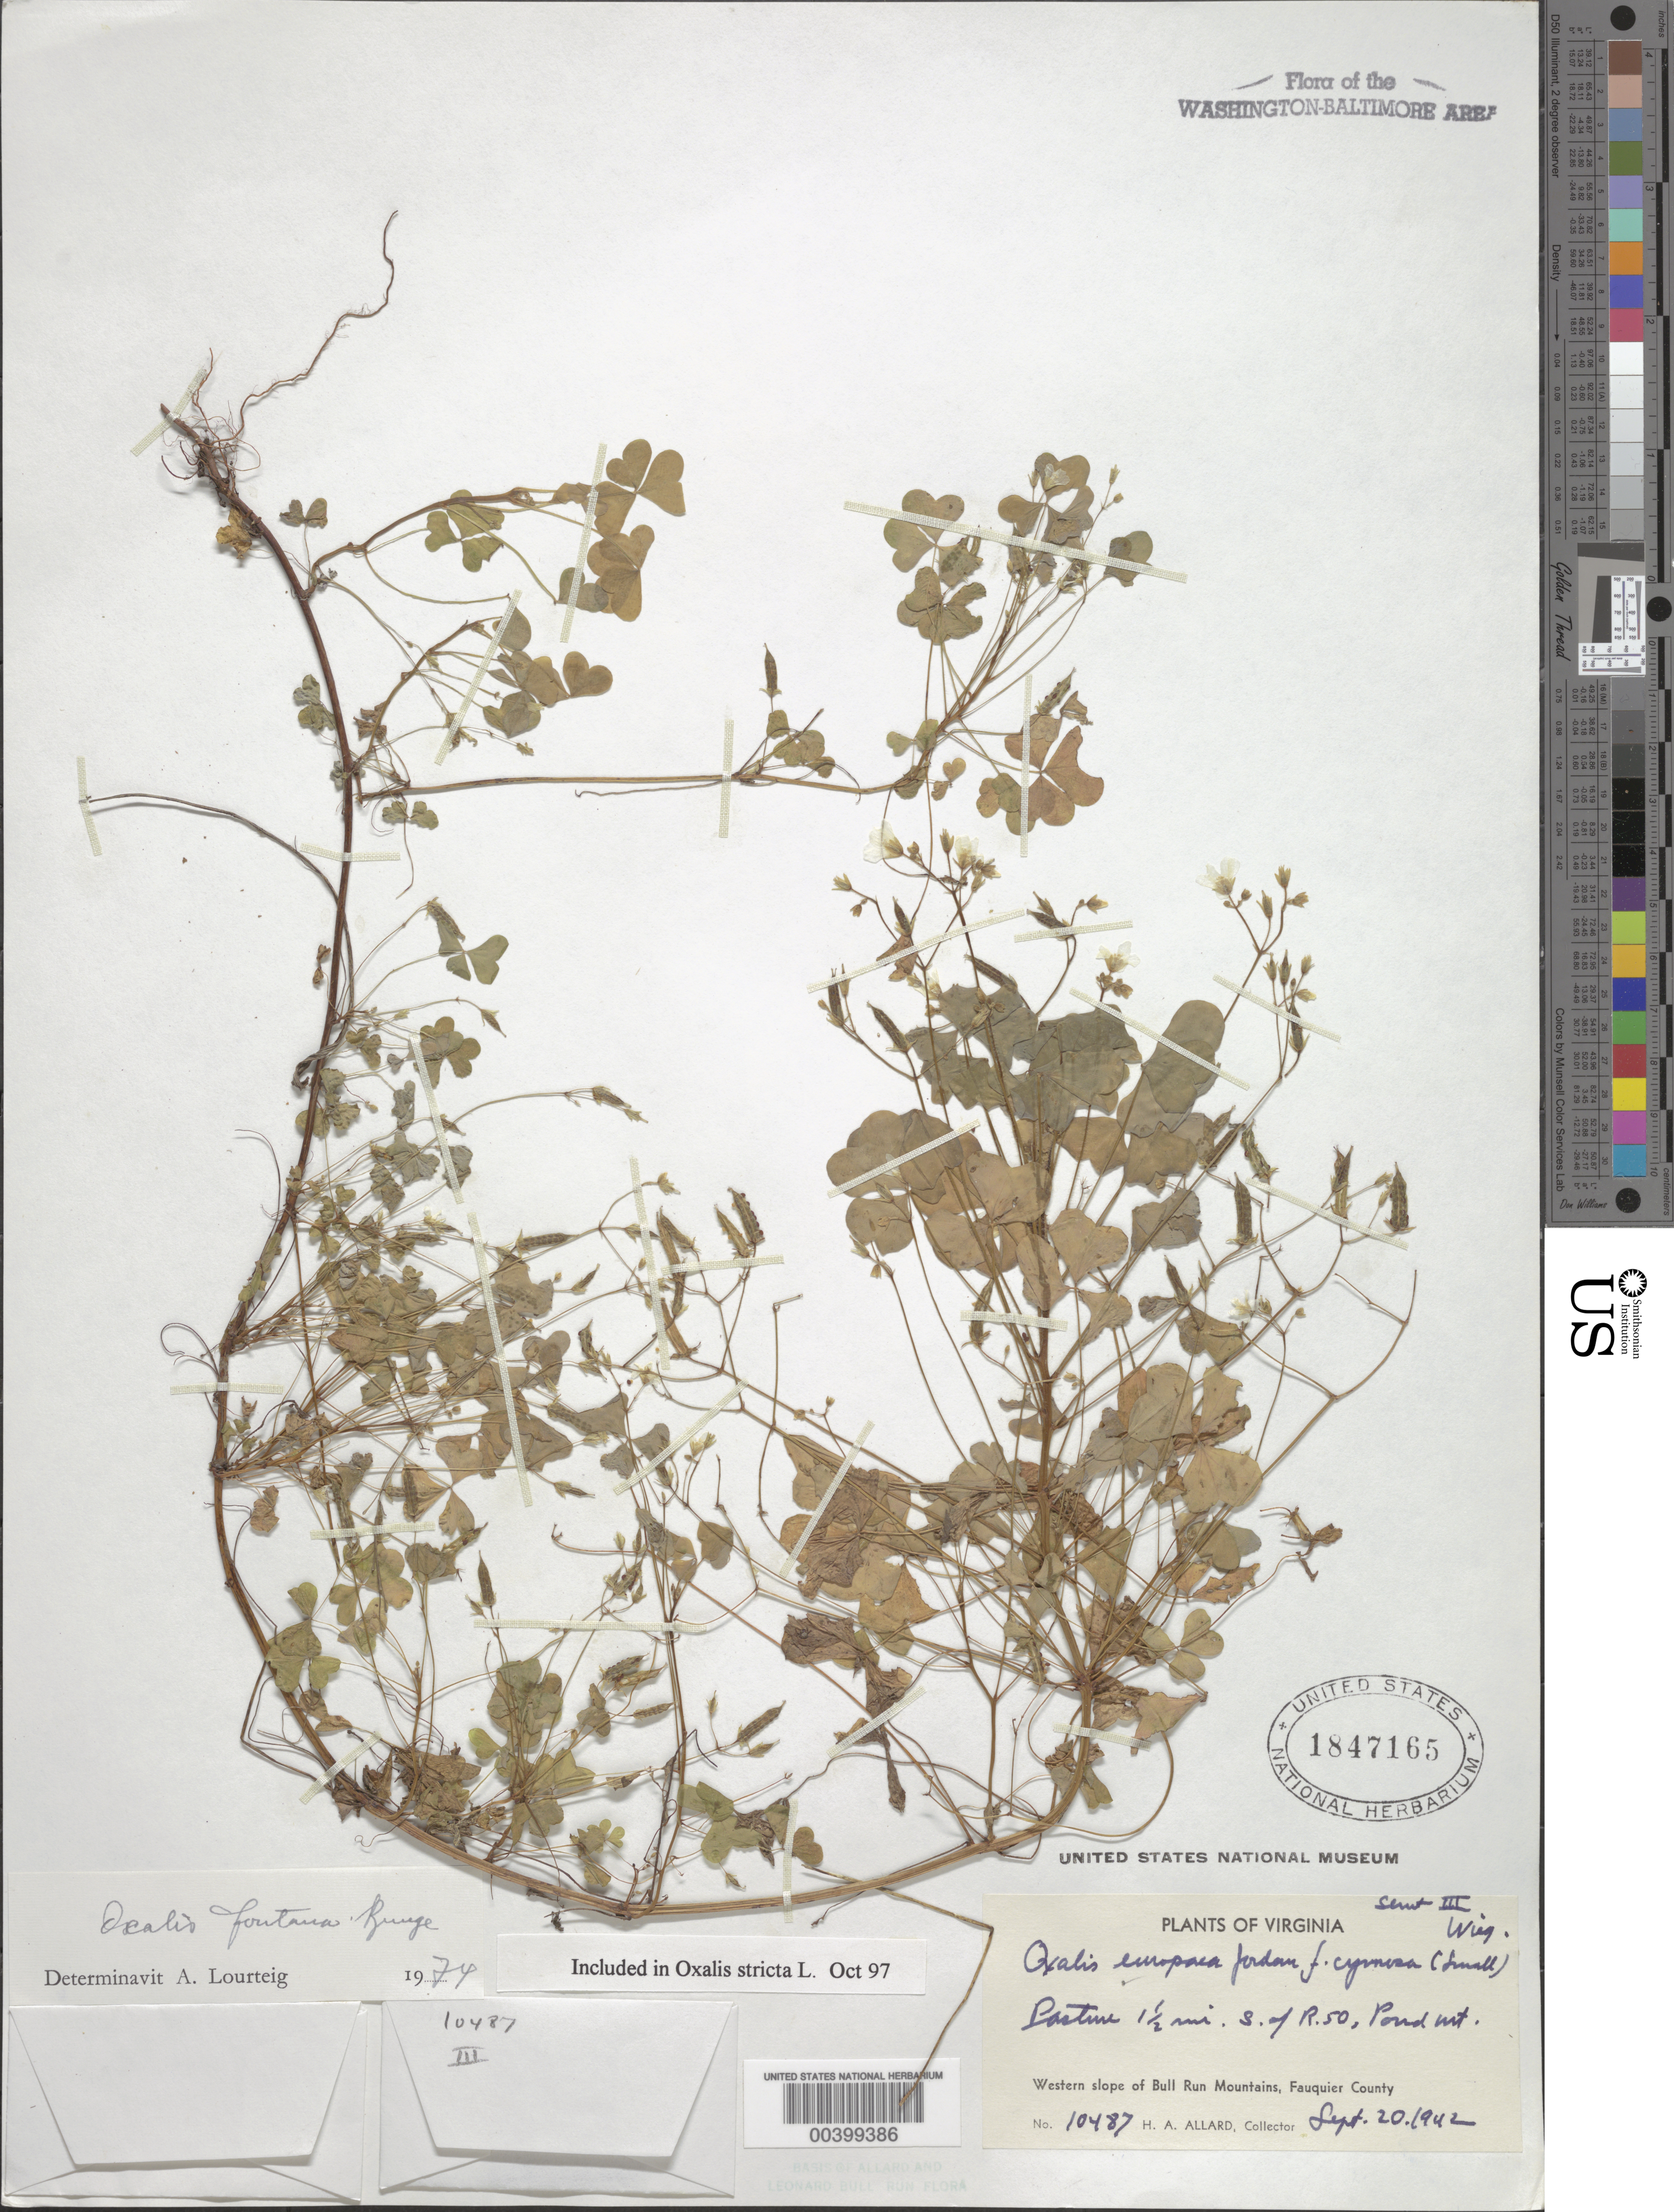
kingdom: Plantae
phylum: Tracheophyta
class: Magnoliopsida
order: Oxalidales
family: Oxalidaceae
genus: Oxalis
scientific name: Oxalis stricta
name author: L.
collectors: H. A. Allard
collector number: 10487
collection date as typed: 20 Sep 1942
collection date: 1942-09-20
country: United States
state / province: Virginia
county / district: Fauquier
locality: South of Route 50, Pond Mountains Bull Run Mts.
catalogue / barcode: US 1847165